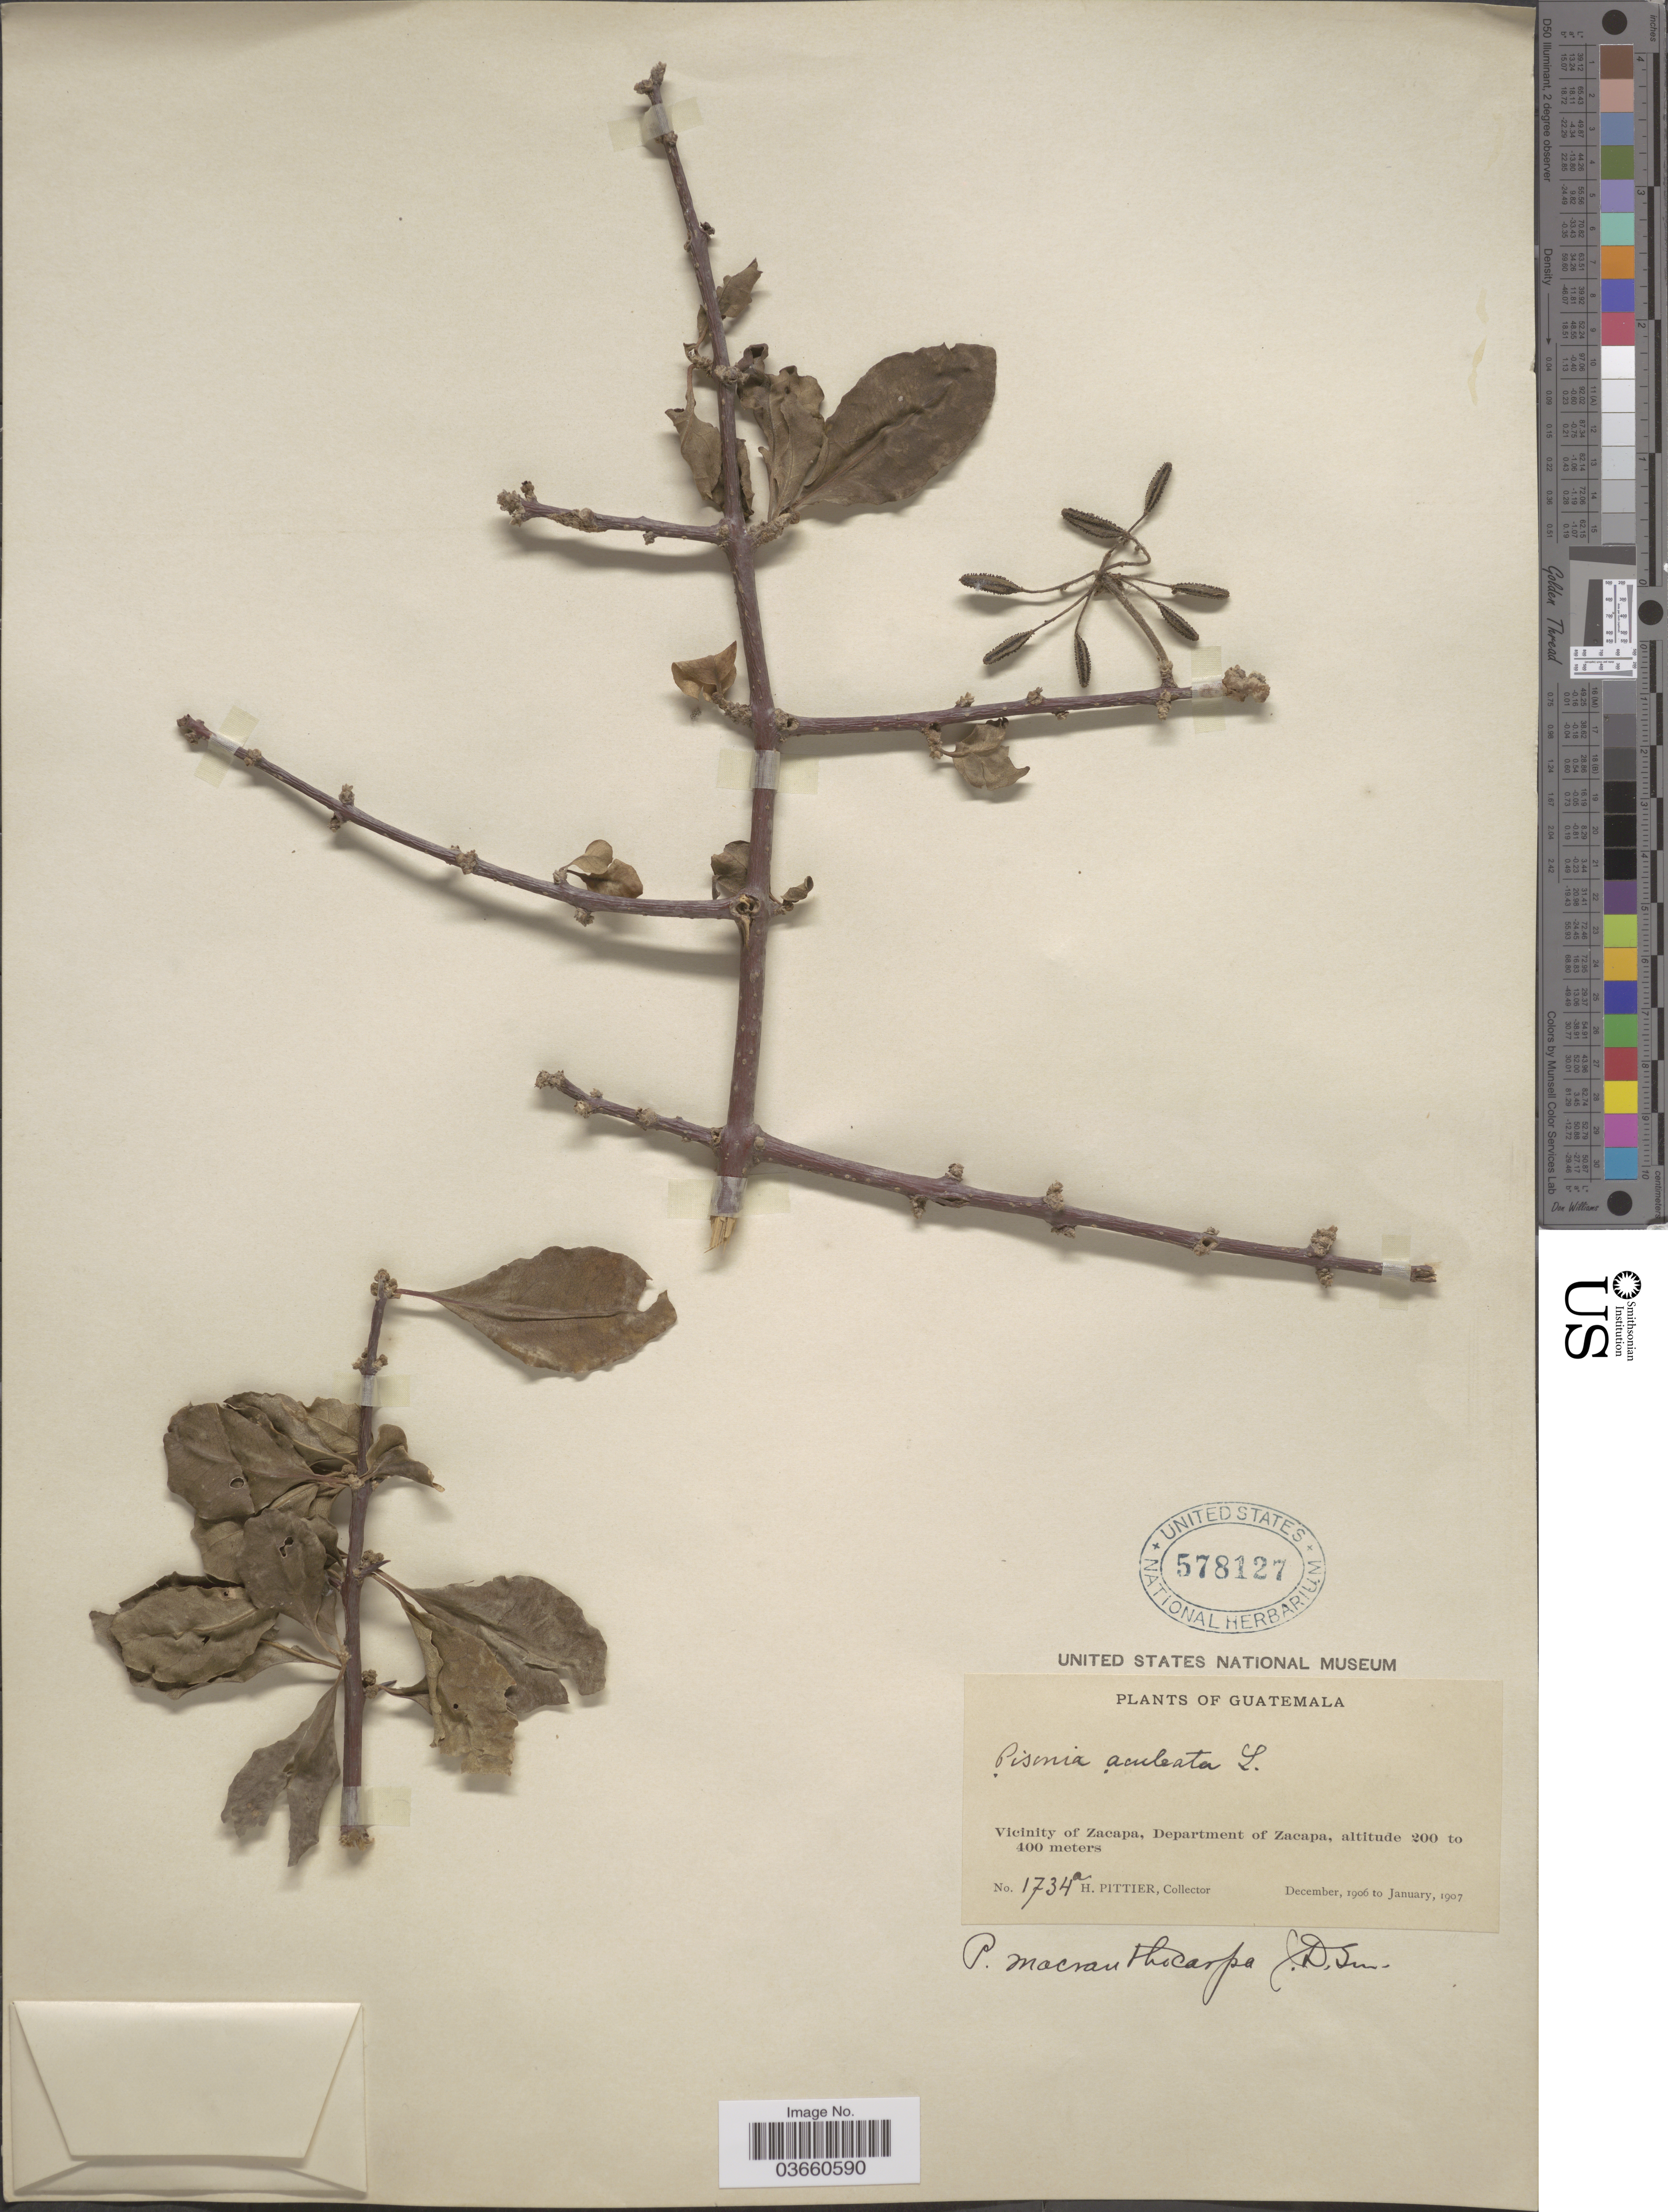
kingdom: Plantae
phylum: Tracheophyta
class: Magnoliopsida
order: Caryophyllales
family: Nyctaginaceae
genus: Pisonia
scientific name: Pisonia macranthocarpa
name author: (Donn. Sm.) Donn. Sm.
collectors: H. F. Pittier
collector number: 1734a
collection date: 1906-12/1907-01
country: Guatemala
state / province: Zacapa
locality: Vicinity of Zacapa, Department of Zacapa.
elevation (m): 200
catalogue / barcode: US 578127